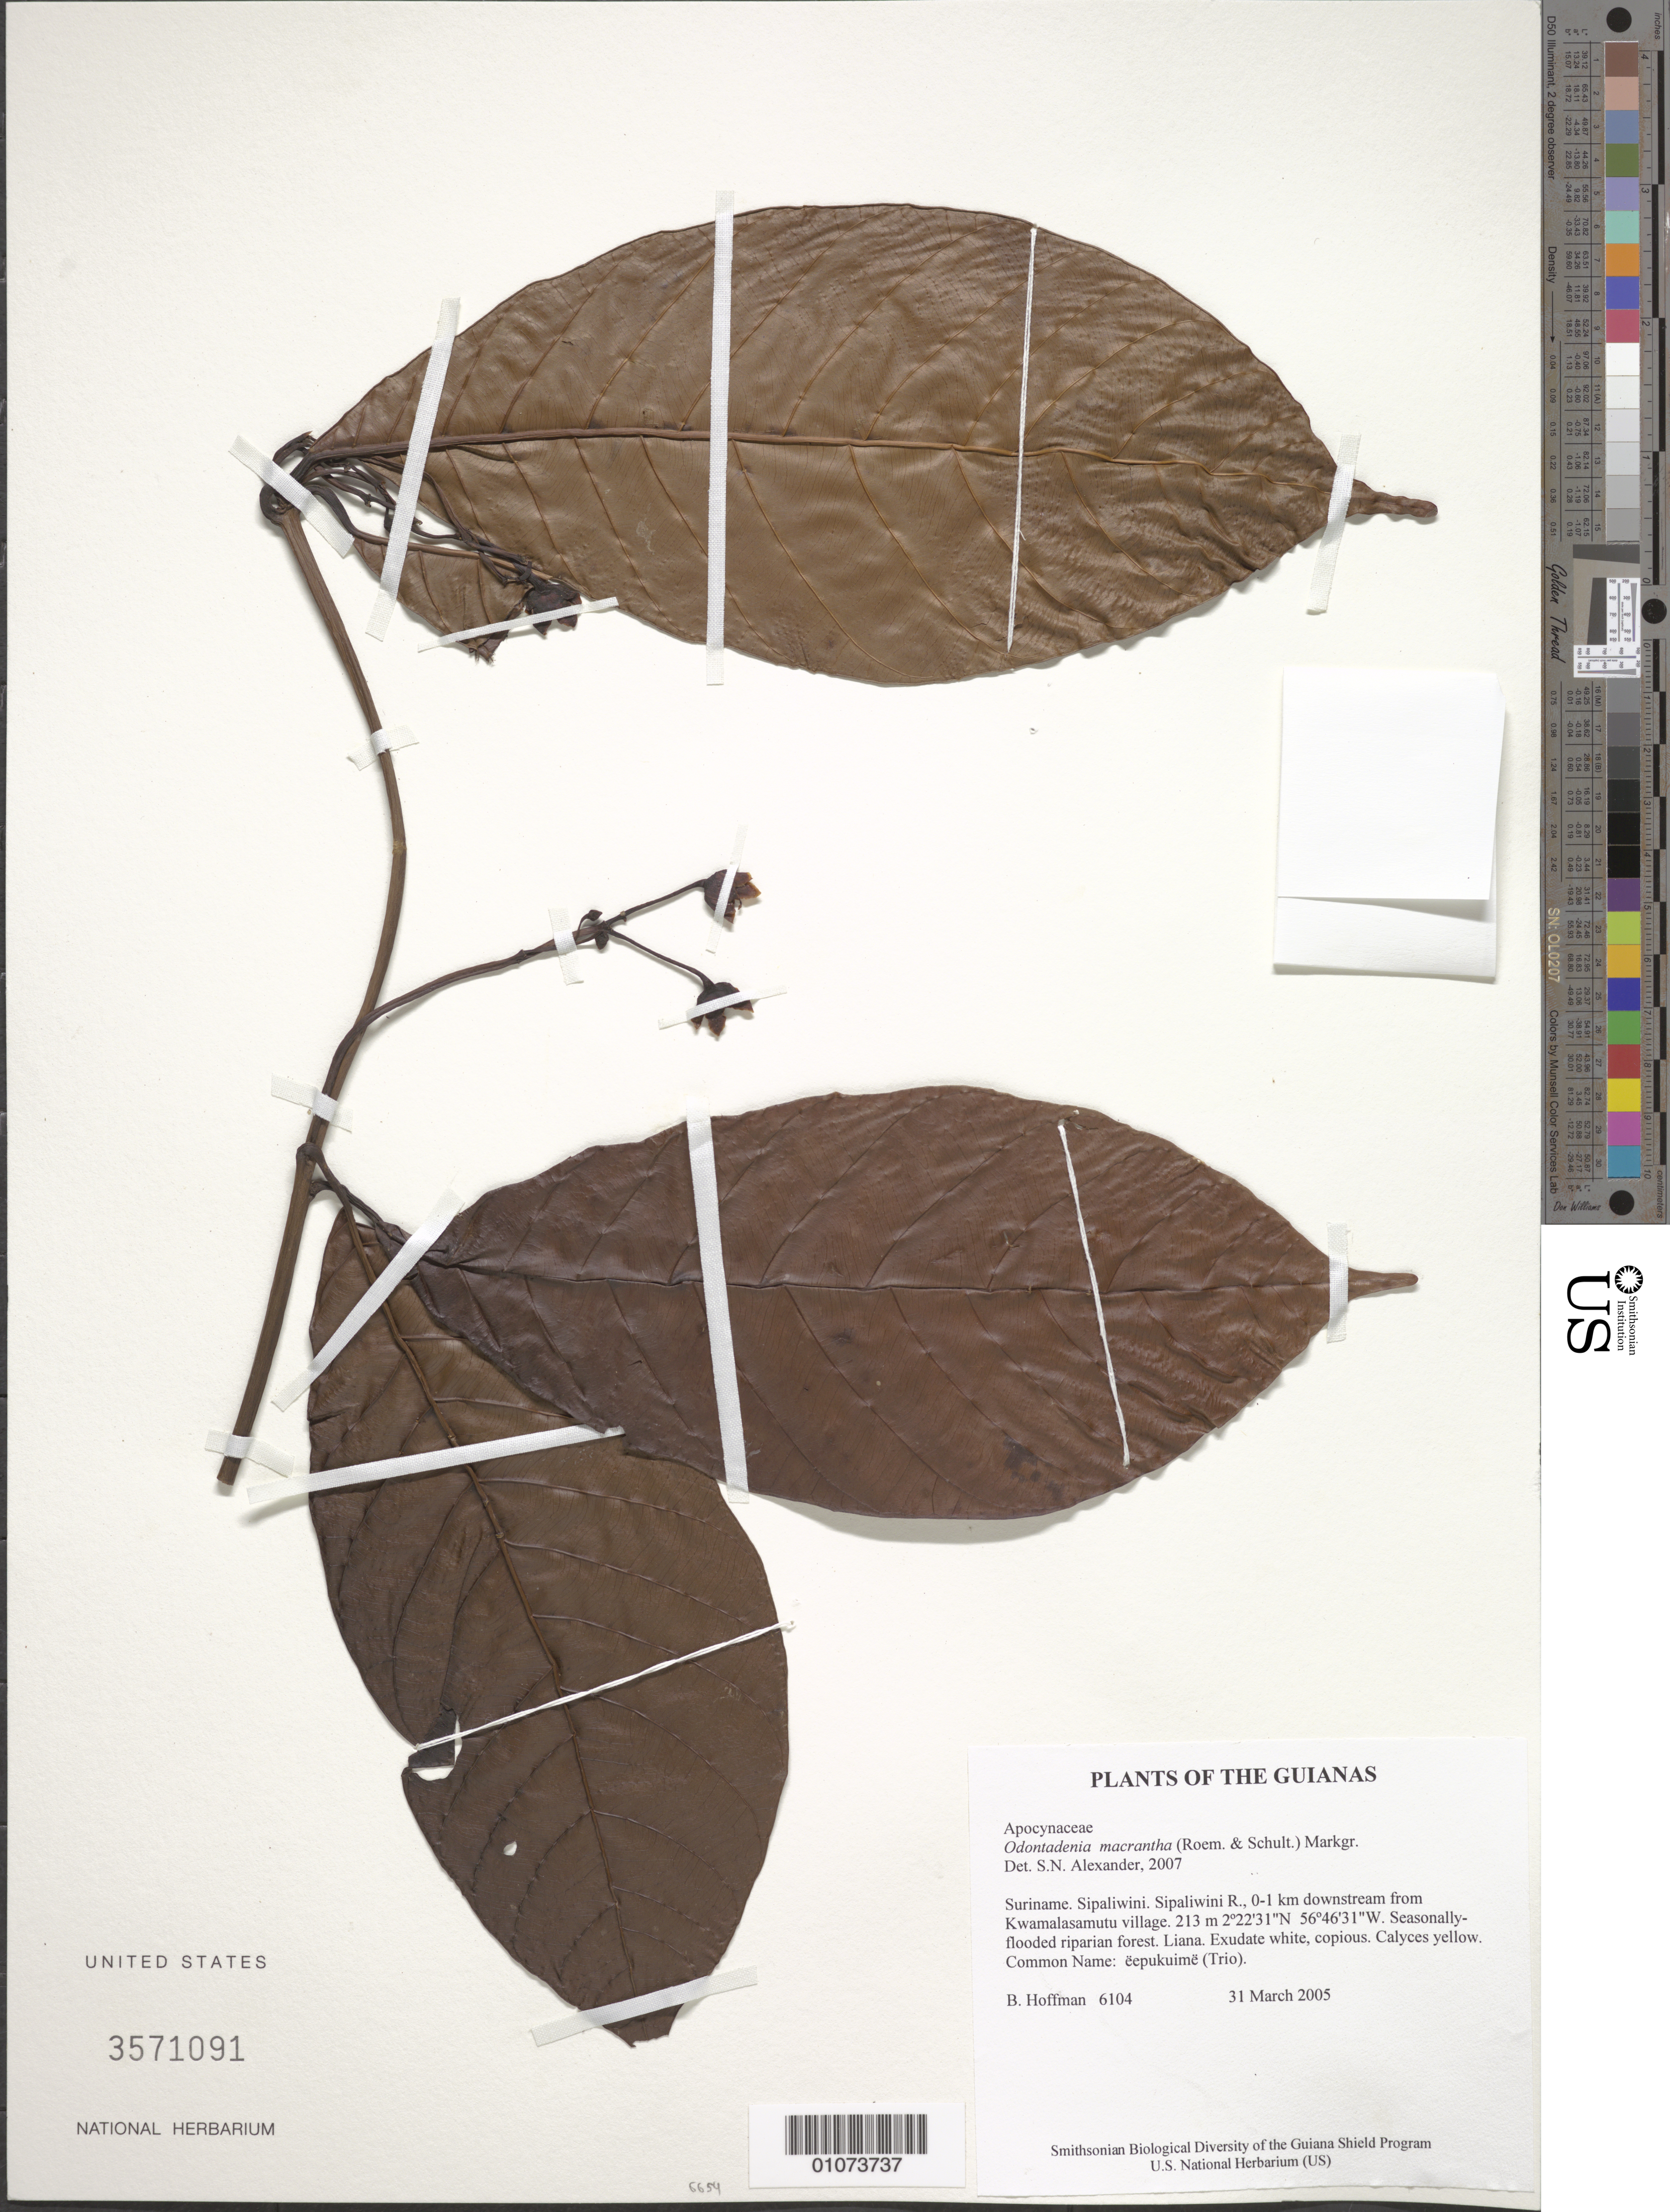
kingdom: Plantae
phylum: Tracheophyta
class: Magnoliopsida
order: Gentianales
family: Apocynaceae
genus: Odontadenia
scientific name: Odontadenia macrantha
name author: (Roem. & Schult.) Markgr.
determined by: Alexander, S. N.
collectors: B. Hoffman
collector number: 6104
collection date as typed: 31 March 2005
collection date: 2005-03-31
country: Suriname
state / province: Sipaliwini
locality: Sipaliwini R., 0-1 km downstream from Kwamalasamutu village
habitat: Seasonally-flooded riparian forest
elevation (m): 213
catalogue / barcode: US 3571091